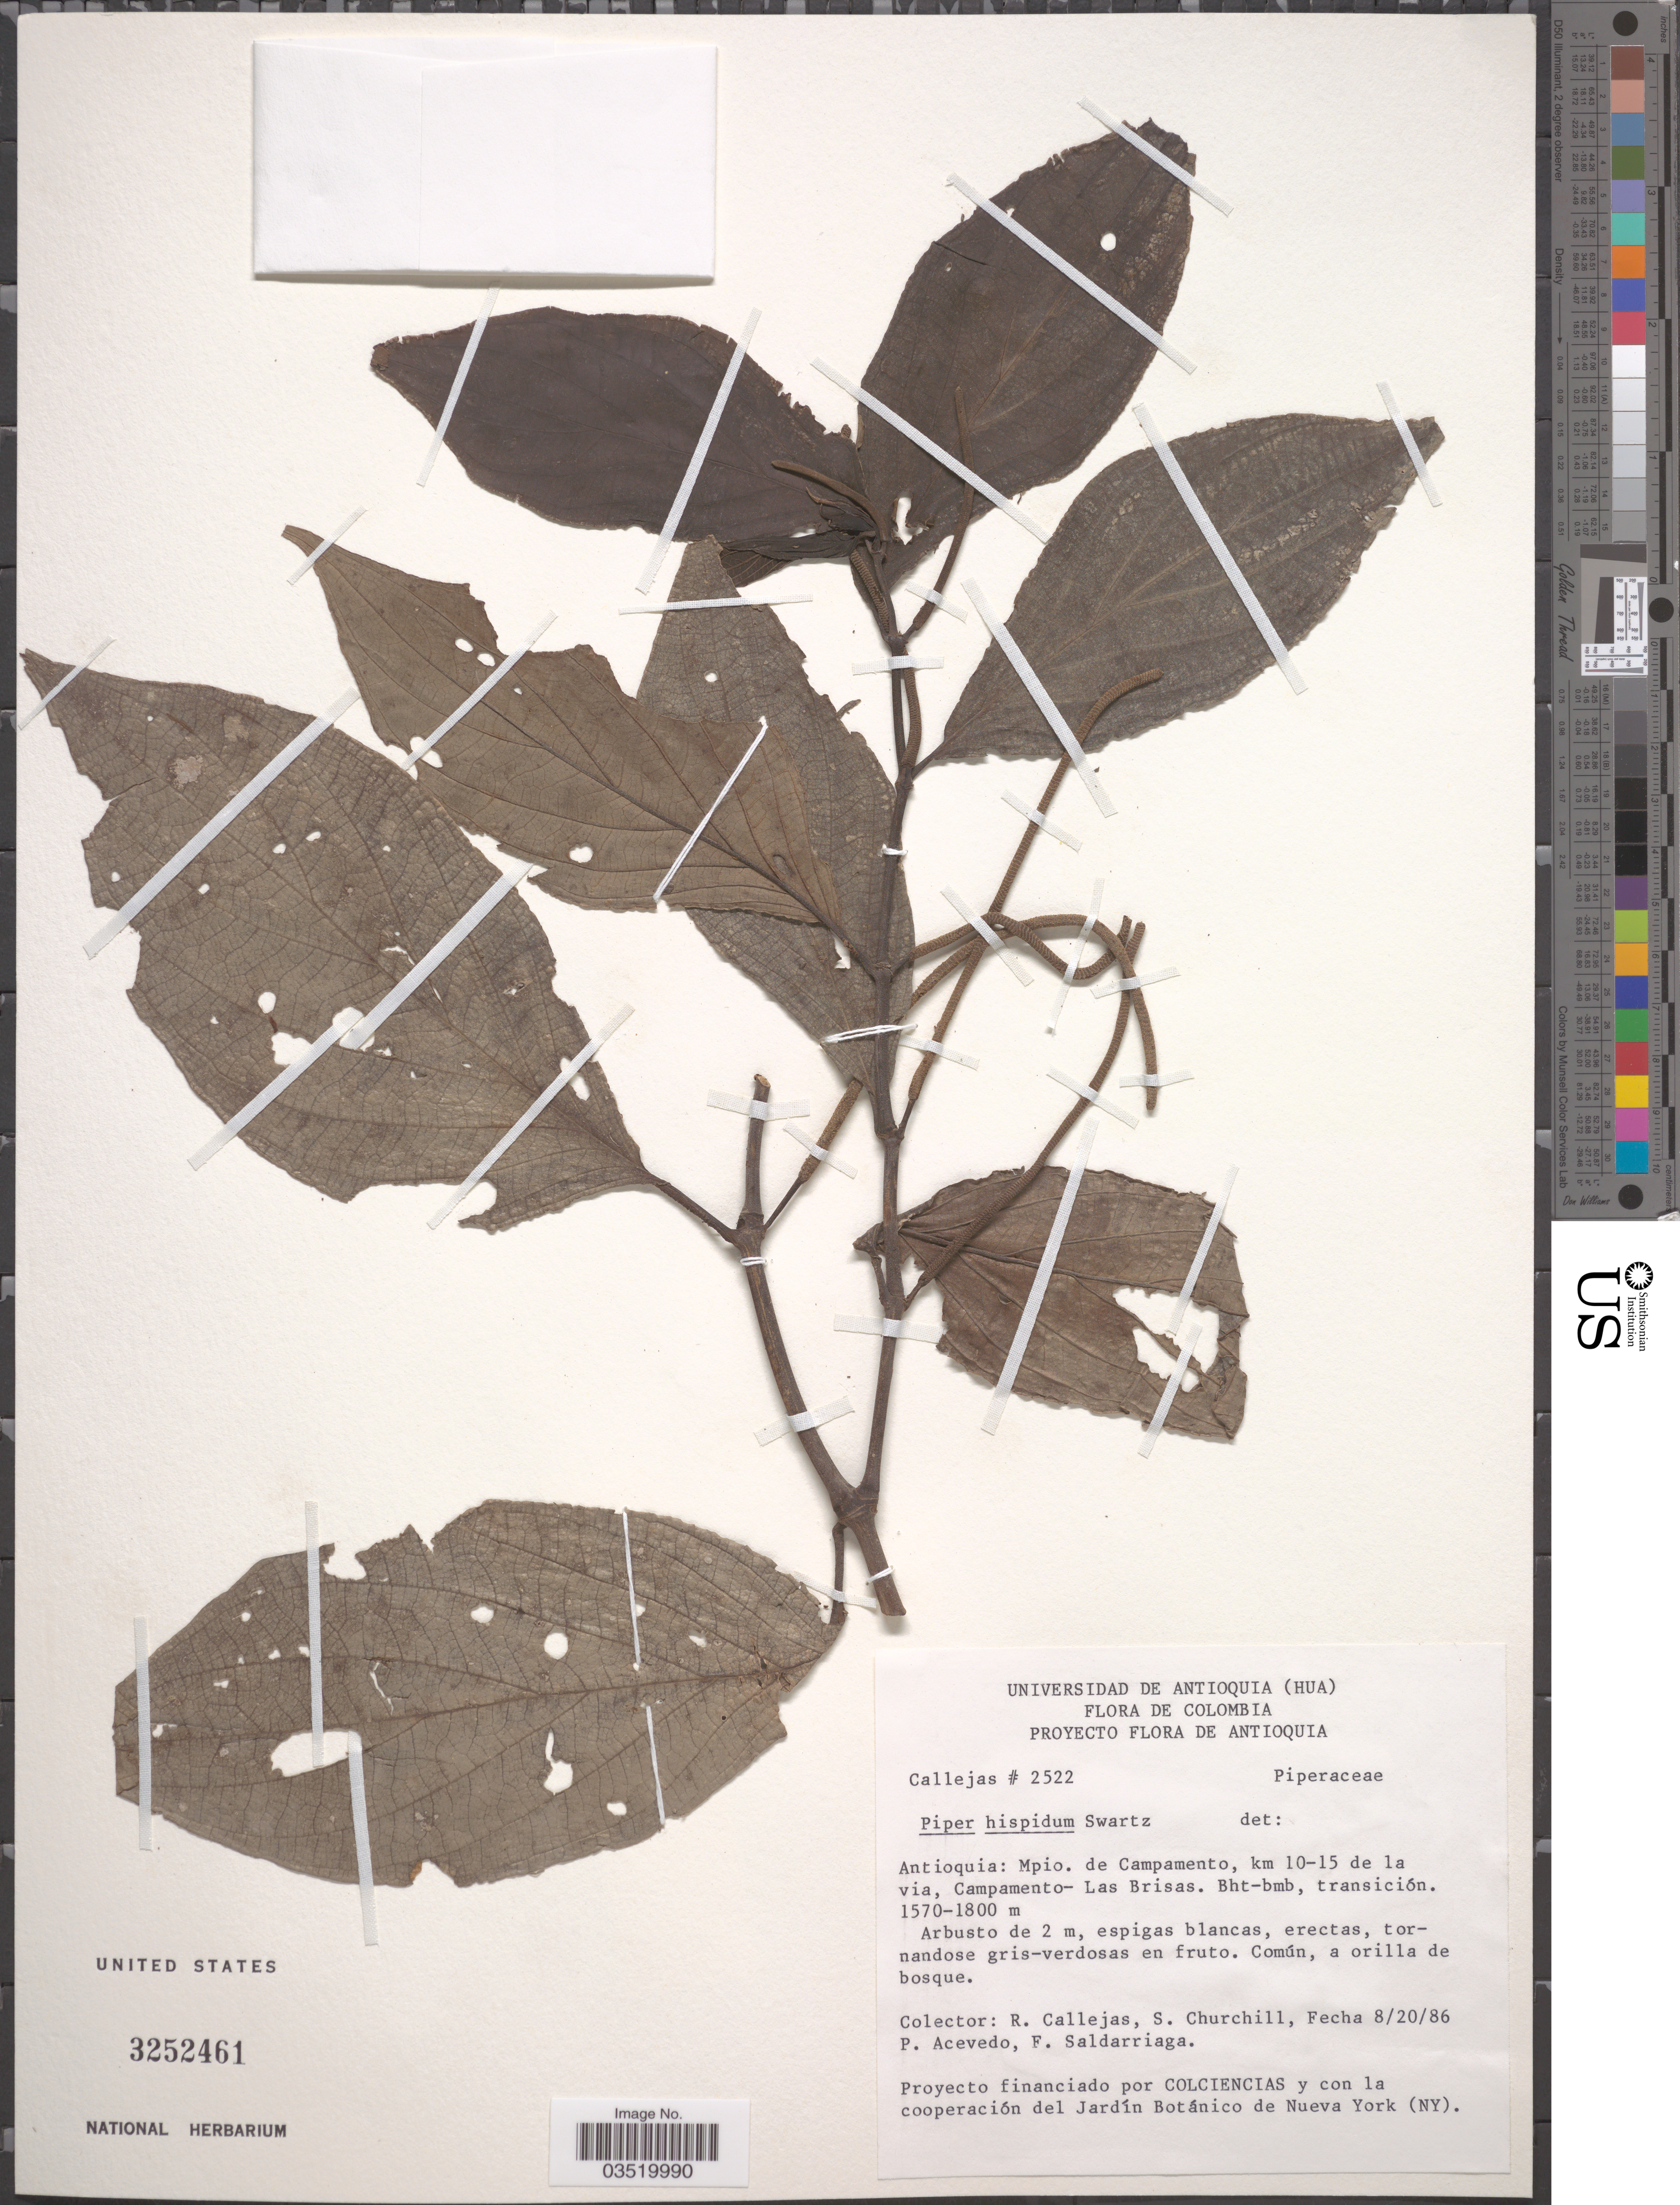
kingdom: Plantae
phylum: Tracheophyta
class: Magnoliopsida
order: Piperales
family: Piperaceae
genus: Piper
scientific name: Piper hispidum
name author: Sw.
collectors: R. Callejas, S. Churchill, P. Acevedo-Rodr. & F. Saldarriaga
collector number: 2522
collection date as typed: Transcribed d/m/y: 20/8/86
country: Colombia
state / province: Antioquia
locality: Mpio. de Campamento, km 10-15 de la via, Campamento- Las Brisas. Bht-bmb, transición.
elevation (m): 1570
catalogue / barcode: US 3252461